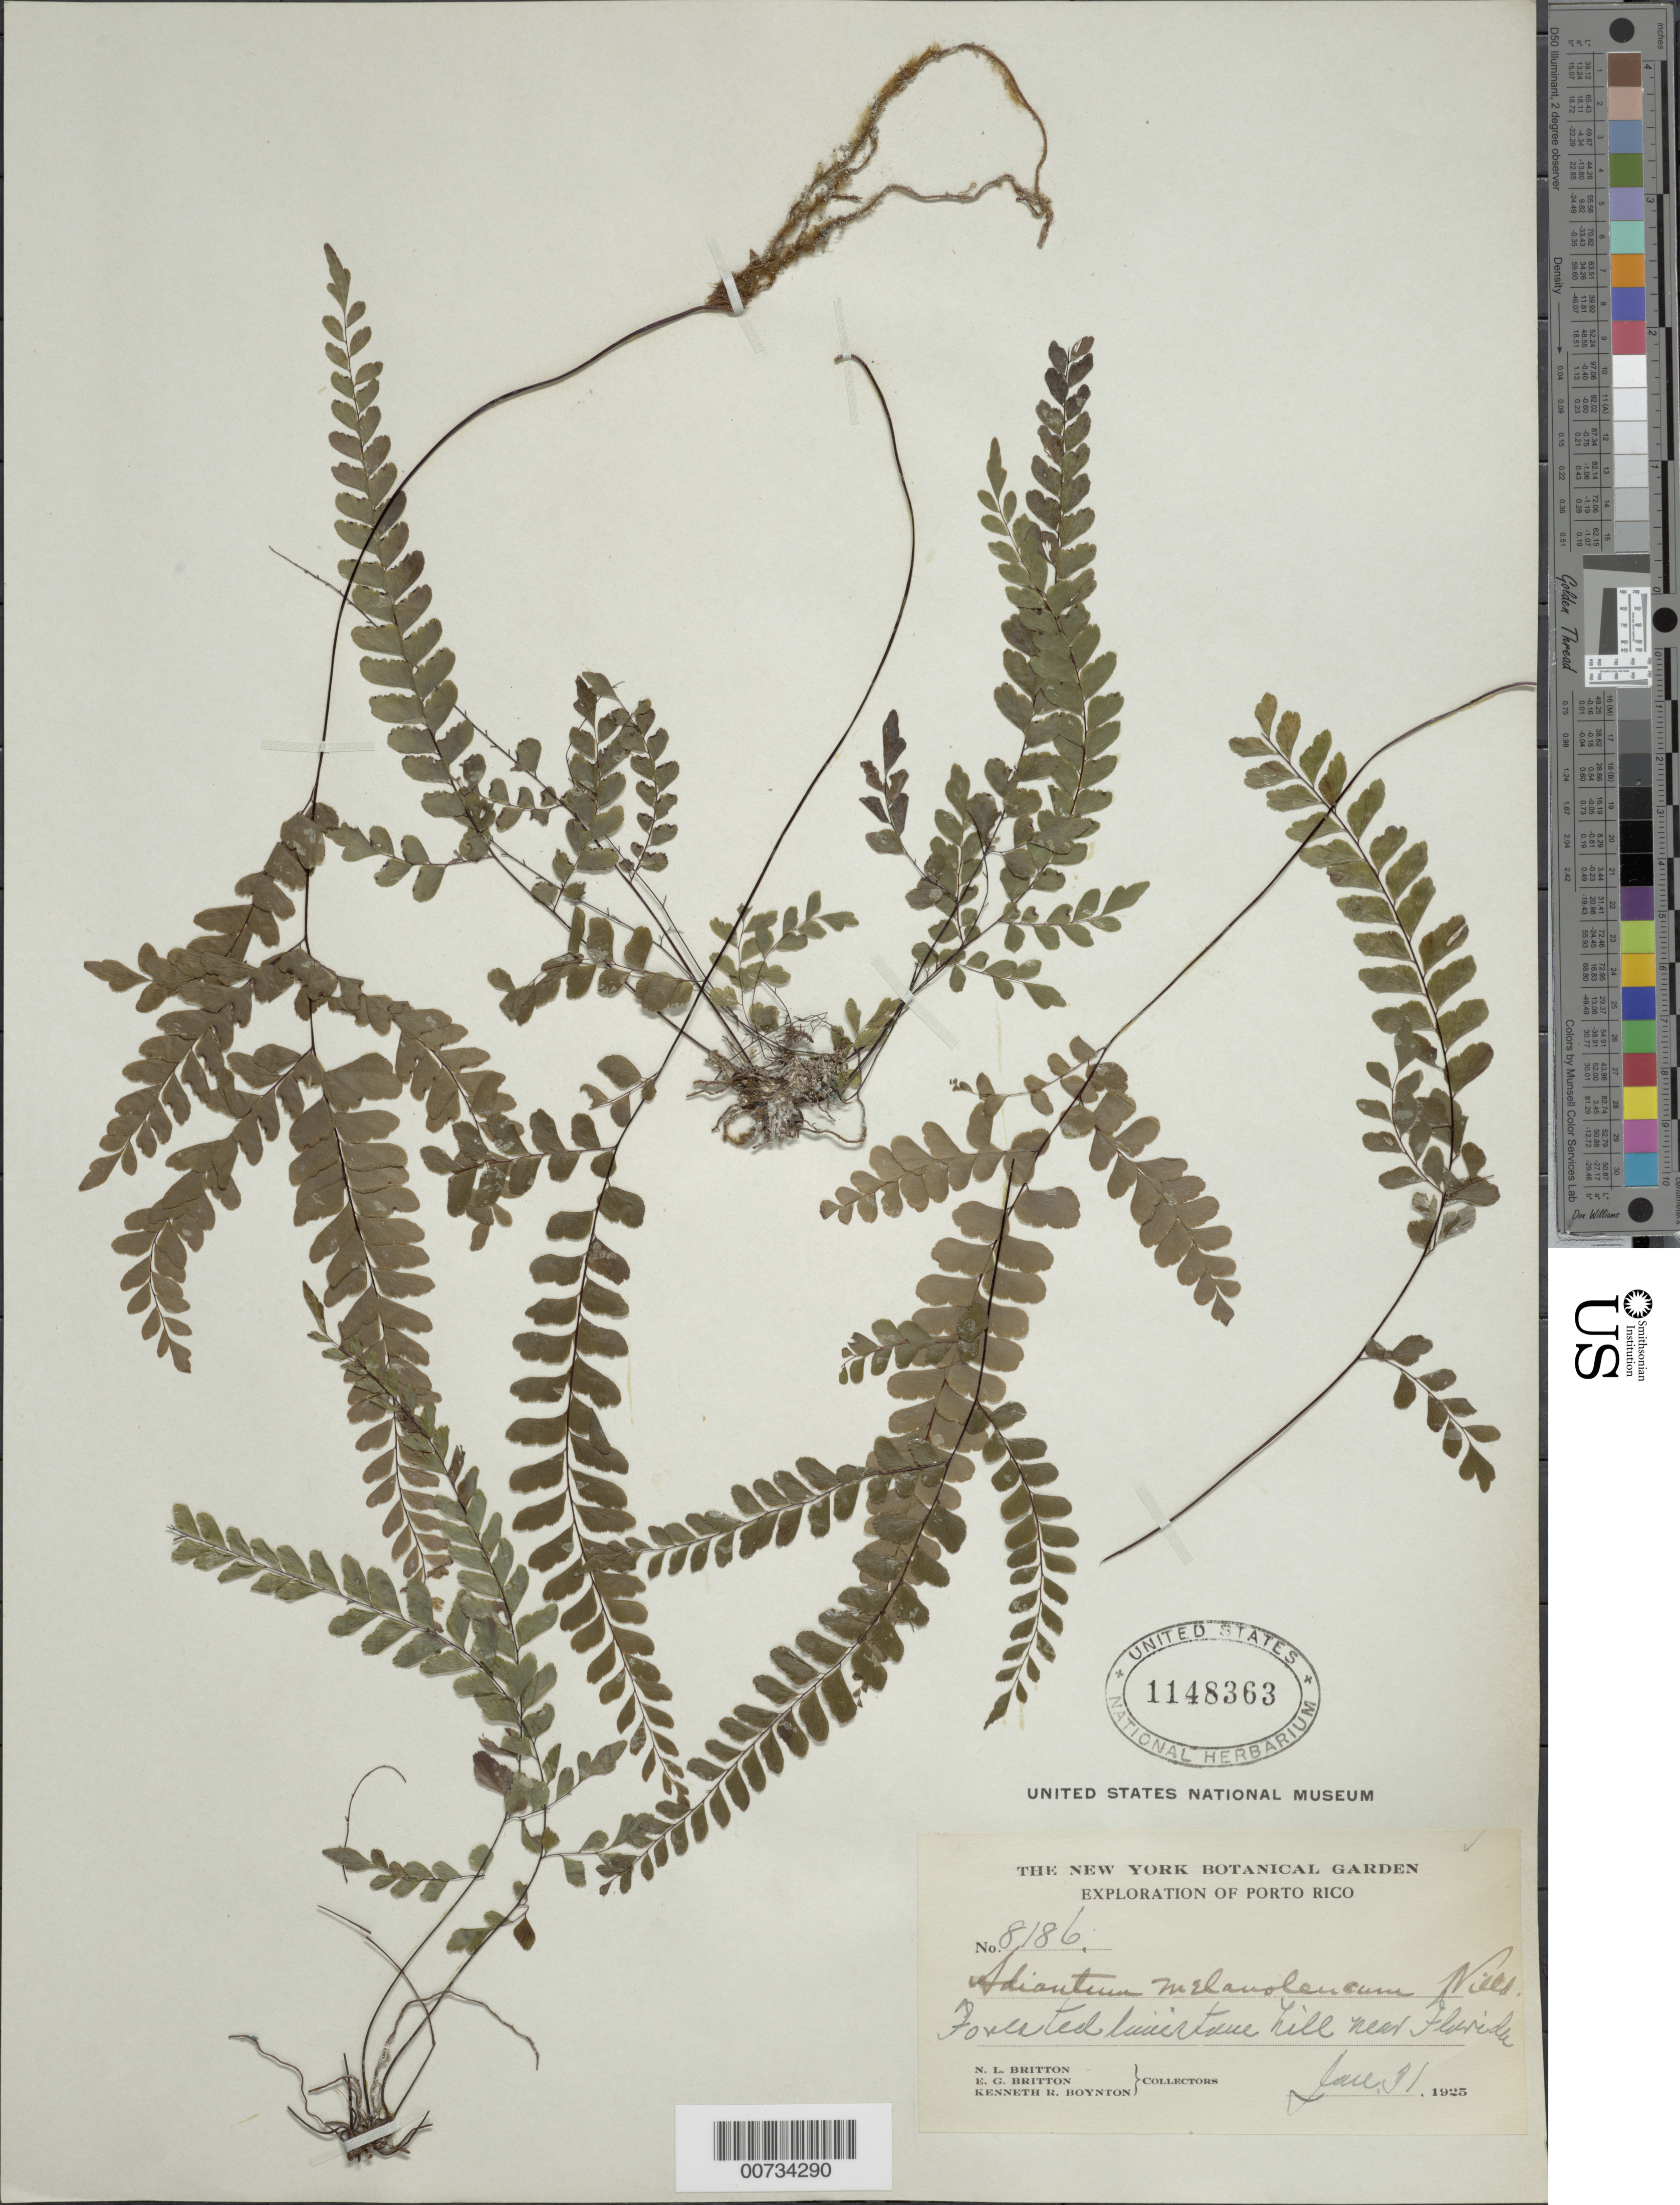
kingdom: Plantae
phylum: Tracheophyta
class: Polypodiopsida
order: Polypodiales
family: Pteridaceae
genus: Adiantum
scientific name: Adiantum melanoleucum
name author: Willd.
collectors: N. Britton, E. G. Britton & K. Boynton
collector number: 8186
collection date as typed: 31 Jan 1925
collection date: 1925-01-31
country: Puerto Rico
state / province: Florida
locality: Florida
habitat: Forested limestone hill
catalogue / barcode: US 1148363